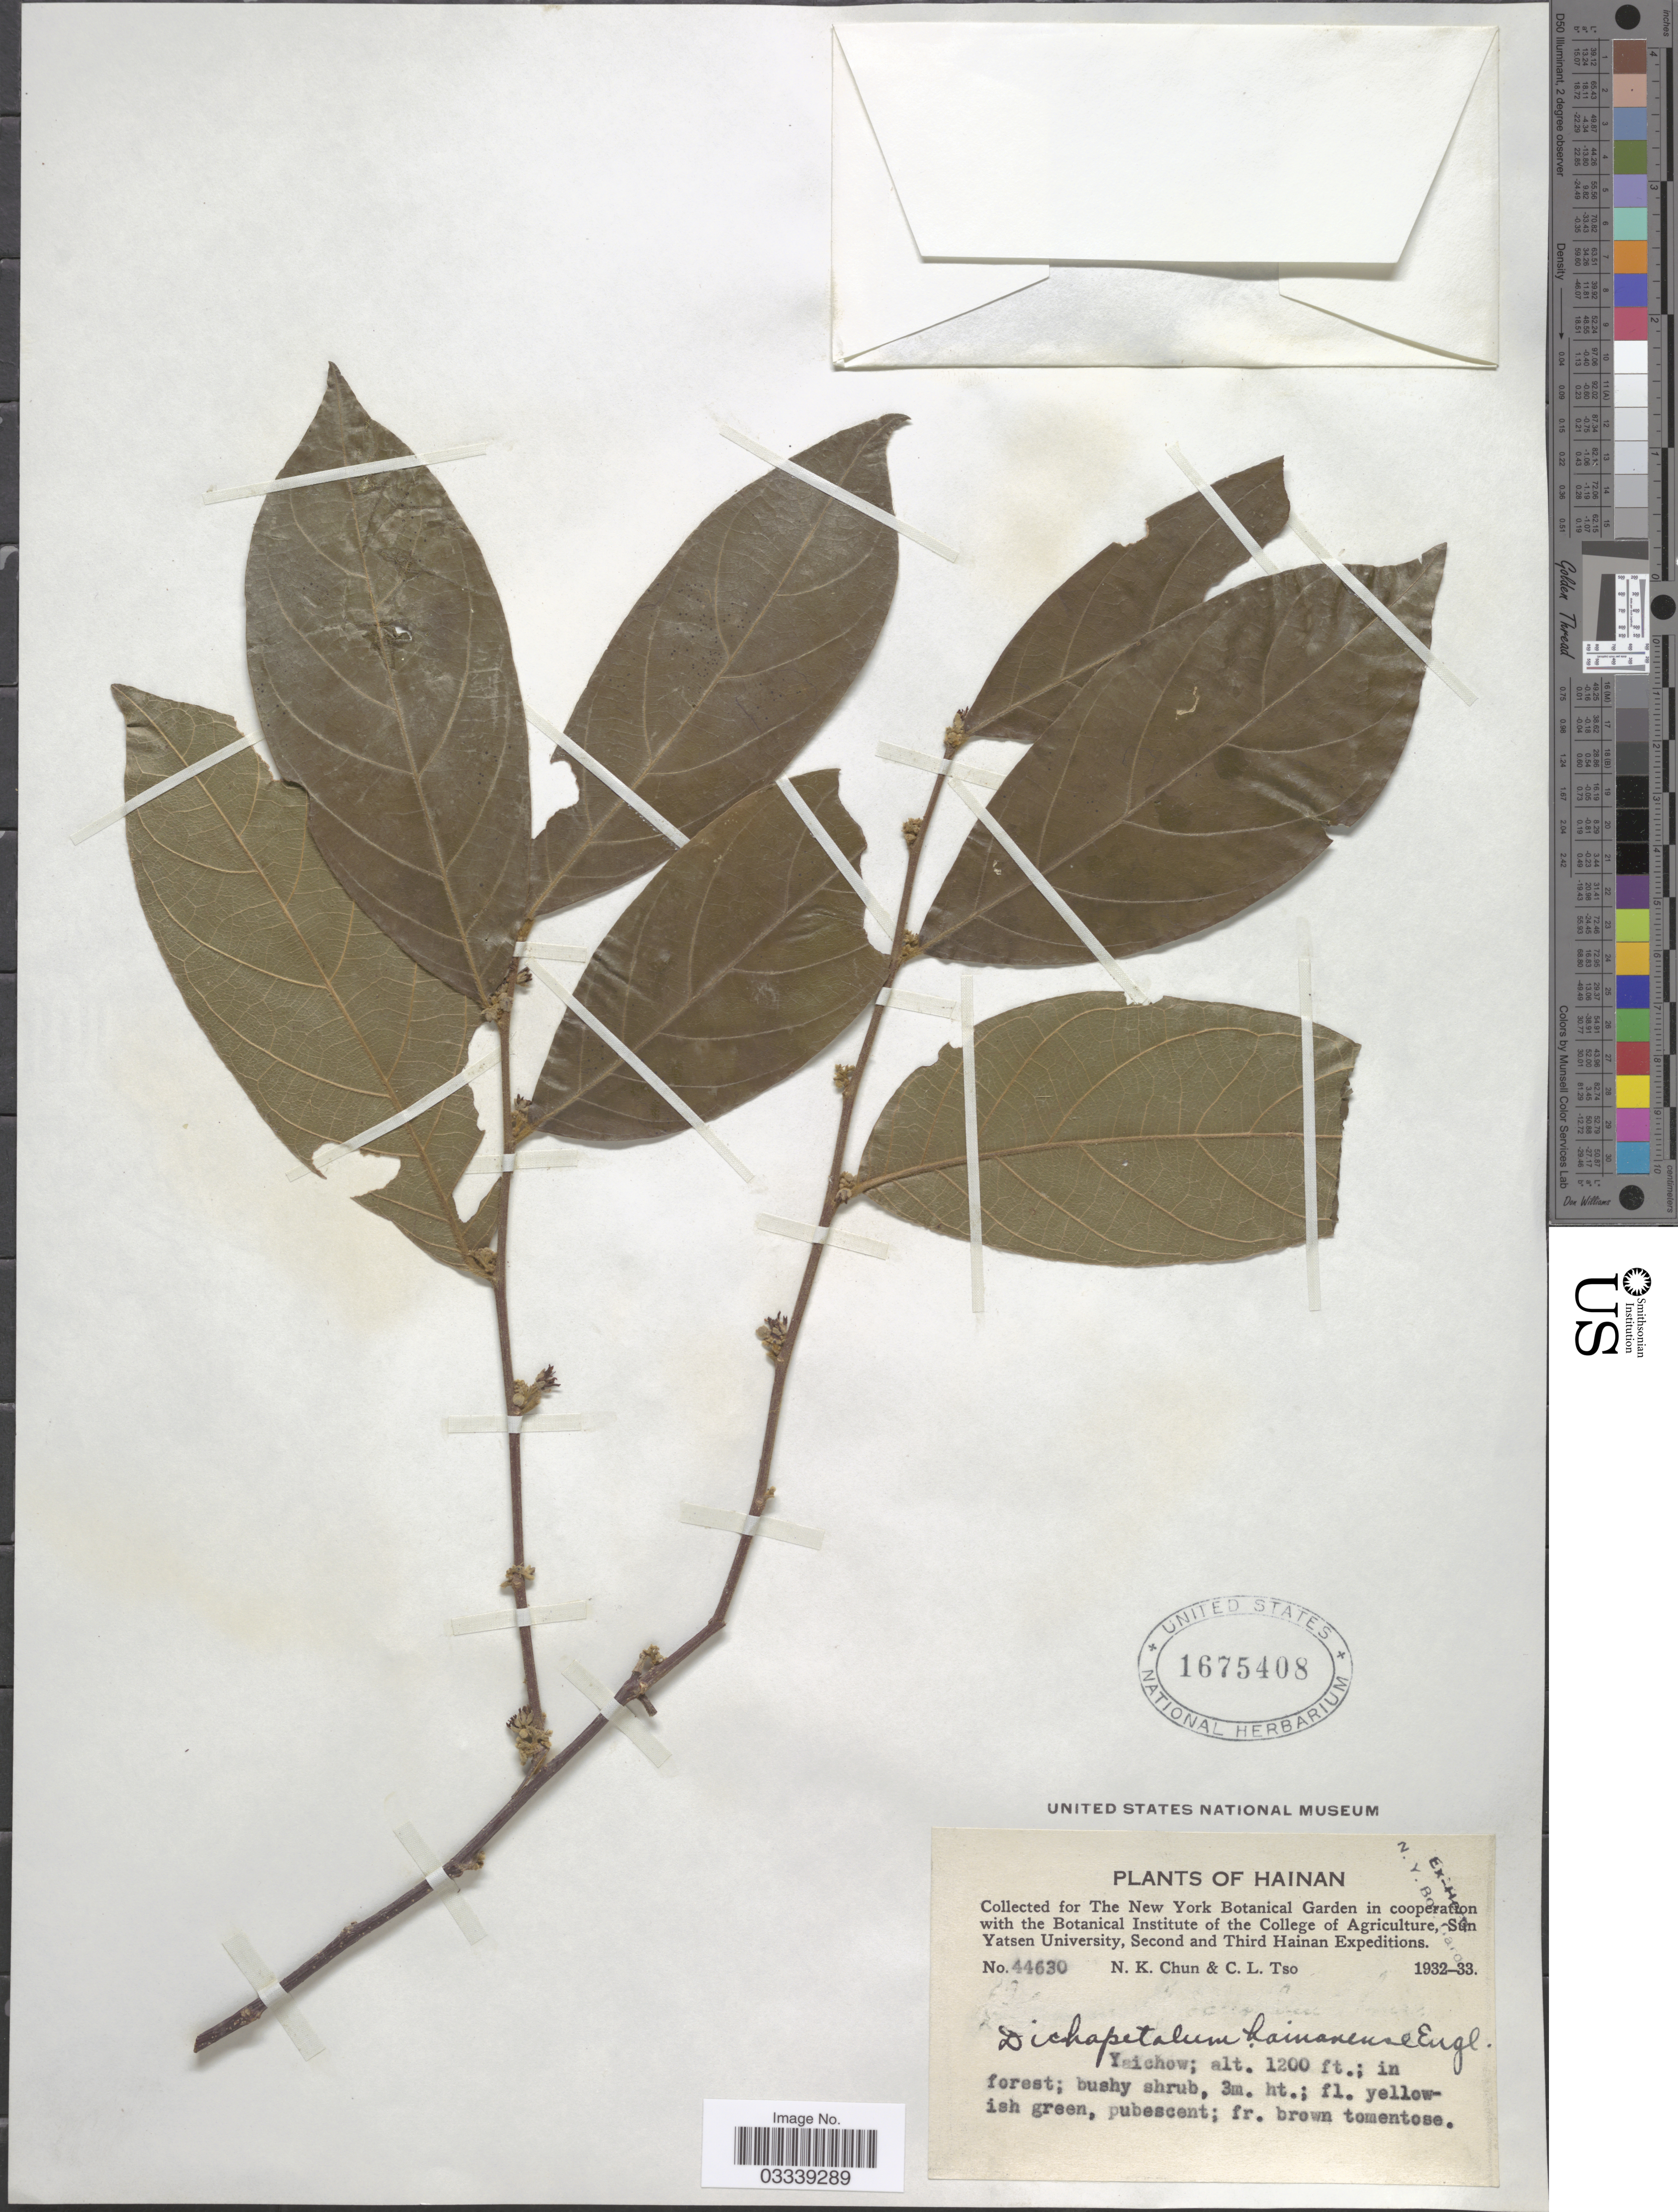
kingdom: Plantae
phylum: Tracheophyta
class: Magnoliopsida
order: Malpighiales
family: Dichapetalaceae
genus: Dichapetalum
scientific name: Dichapetalum hainanense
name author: (Hance) Engl.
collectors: N. K. Chun & C. Tso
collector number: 44630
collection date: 1932/1933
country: China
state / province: Hainan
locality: Yaichow.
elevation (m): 366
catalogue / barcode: US 1675408